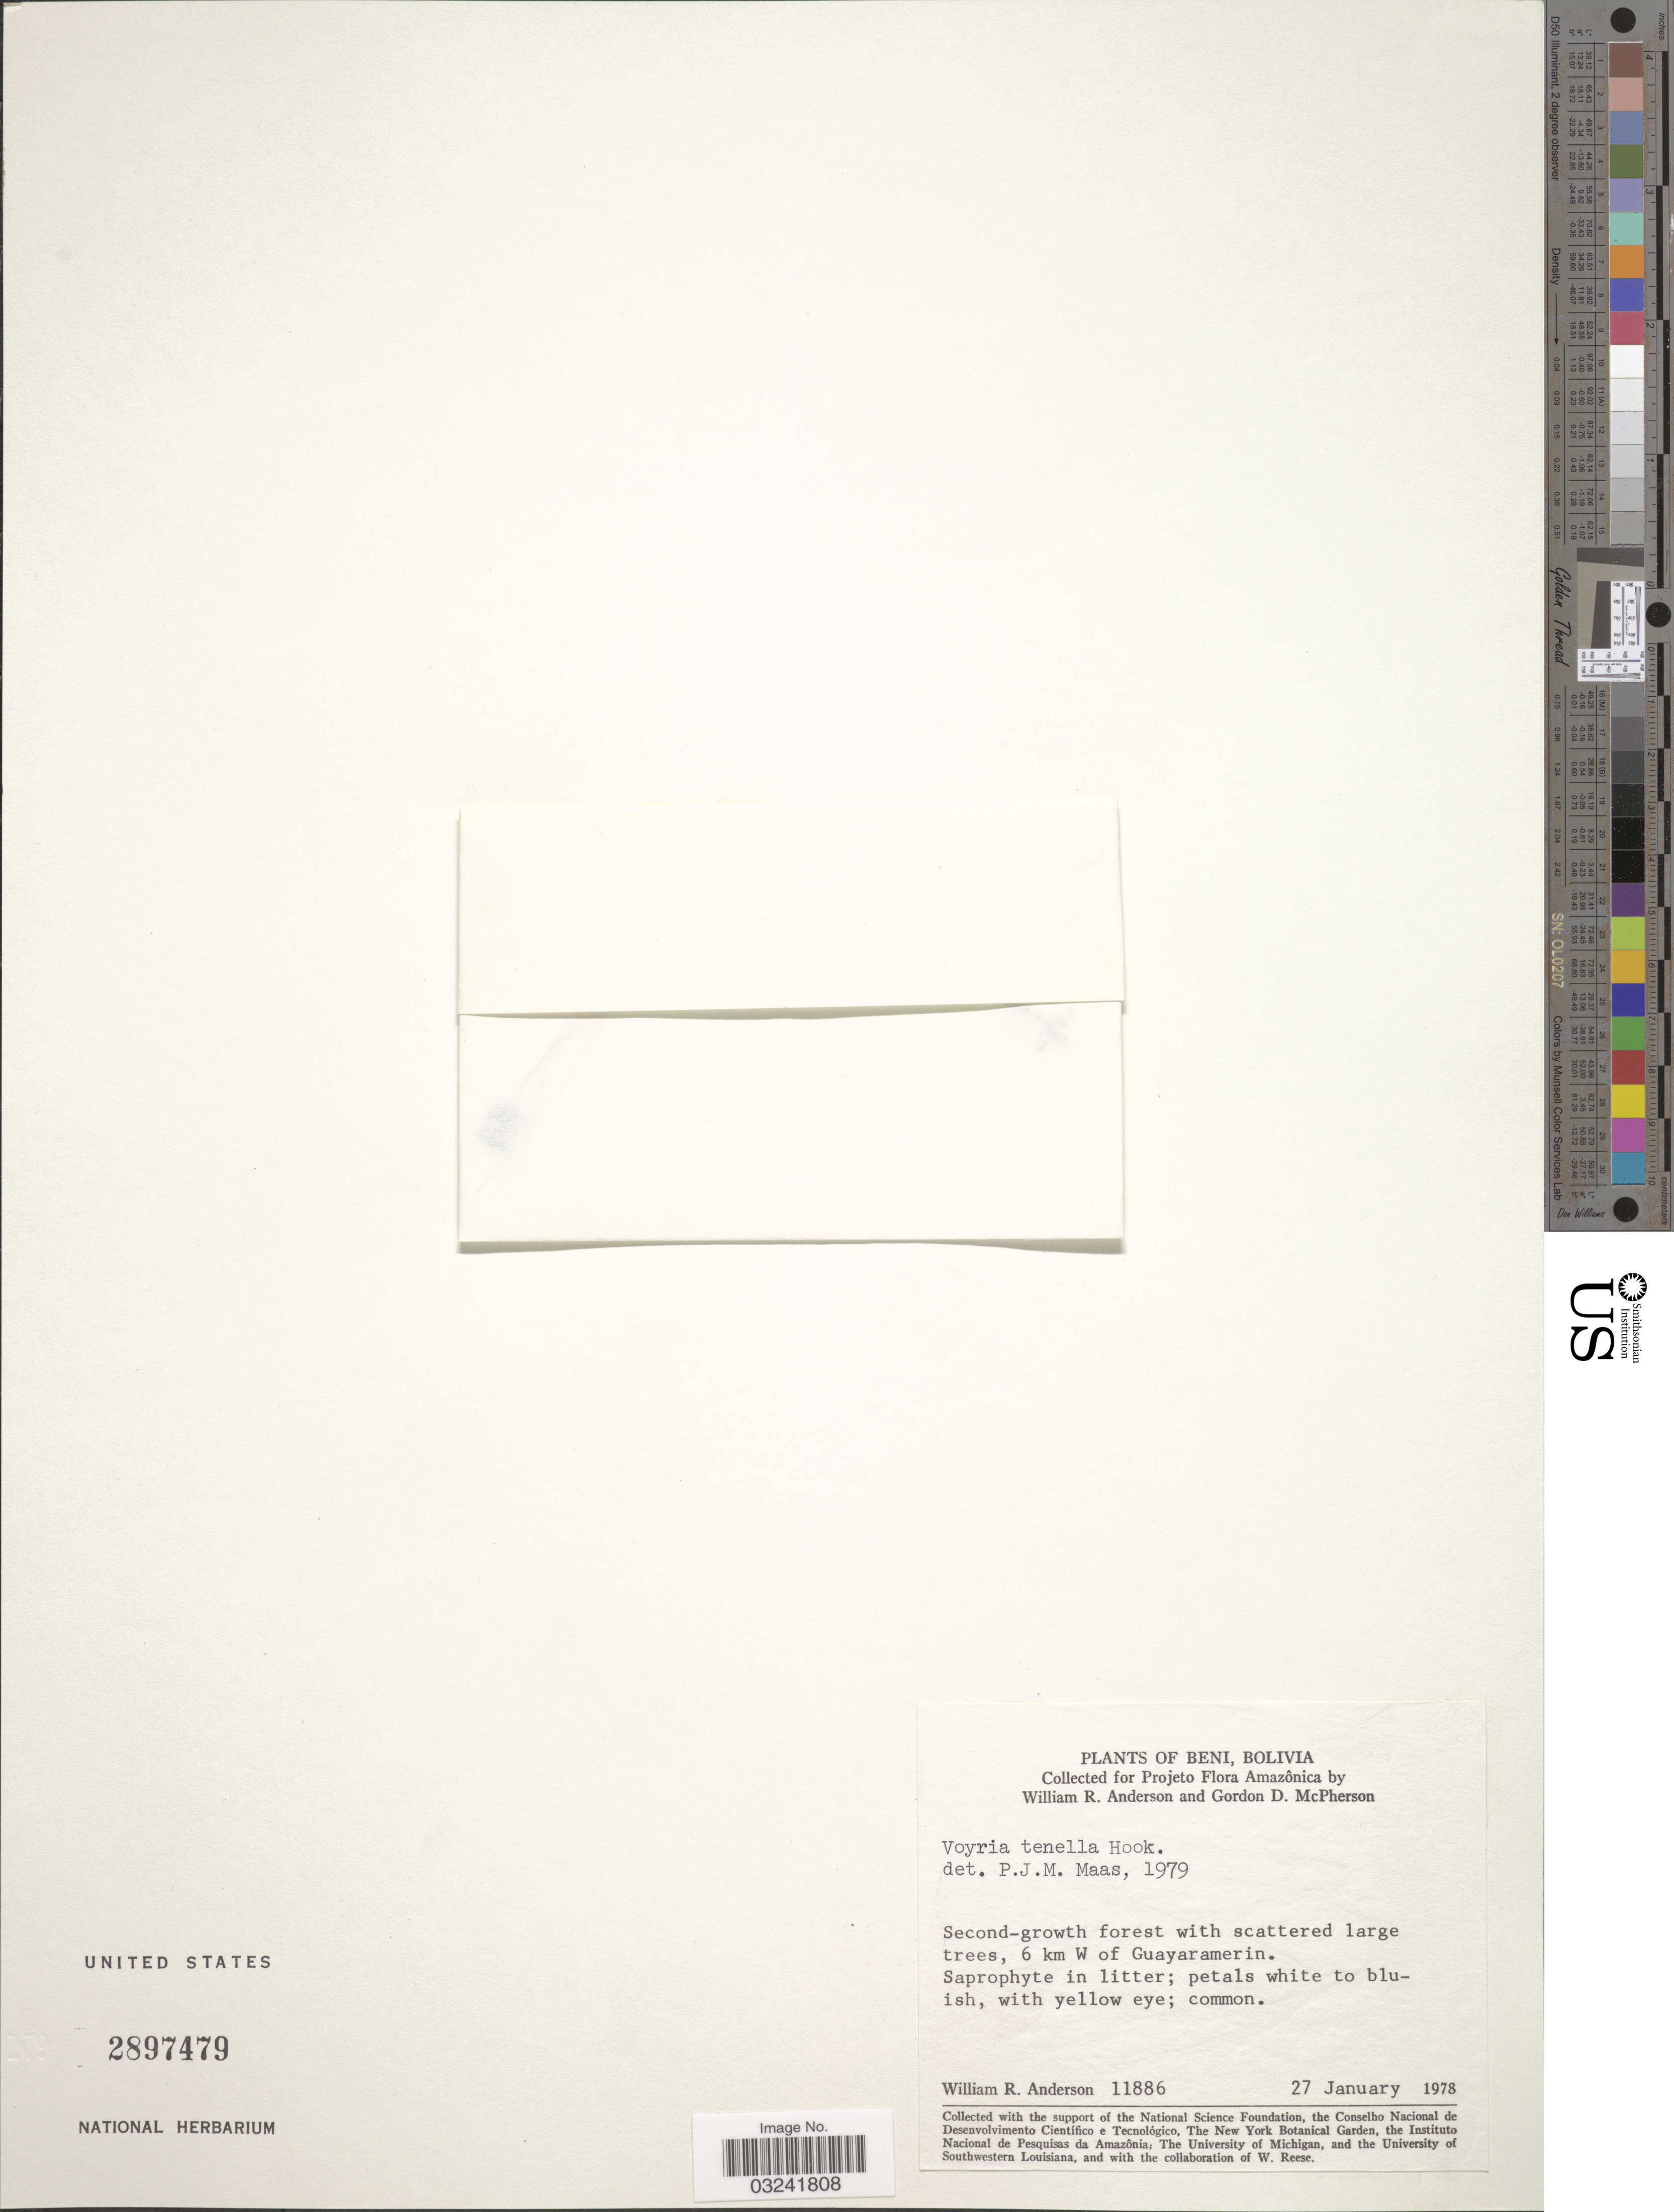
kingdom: Plantae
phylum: Tracheophyta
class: Magnoliopsida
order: Gentianales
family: Gentianaceae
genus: Voyria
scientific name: Voyria tenella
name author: Guilding ex Hook.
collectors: W. R. Anderson & G. D. McPherson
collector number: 11886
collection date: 1978-01-27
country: Bolivia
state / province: Beni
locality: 6 km W of Guayaramerin.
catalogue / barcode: US 2897479